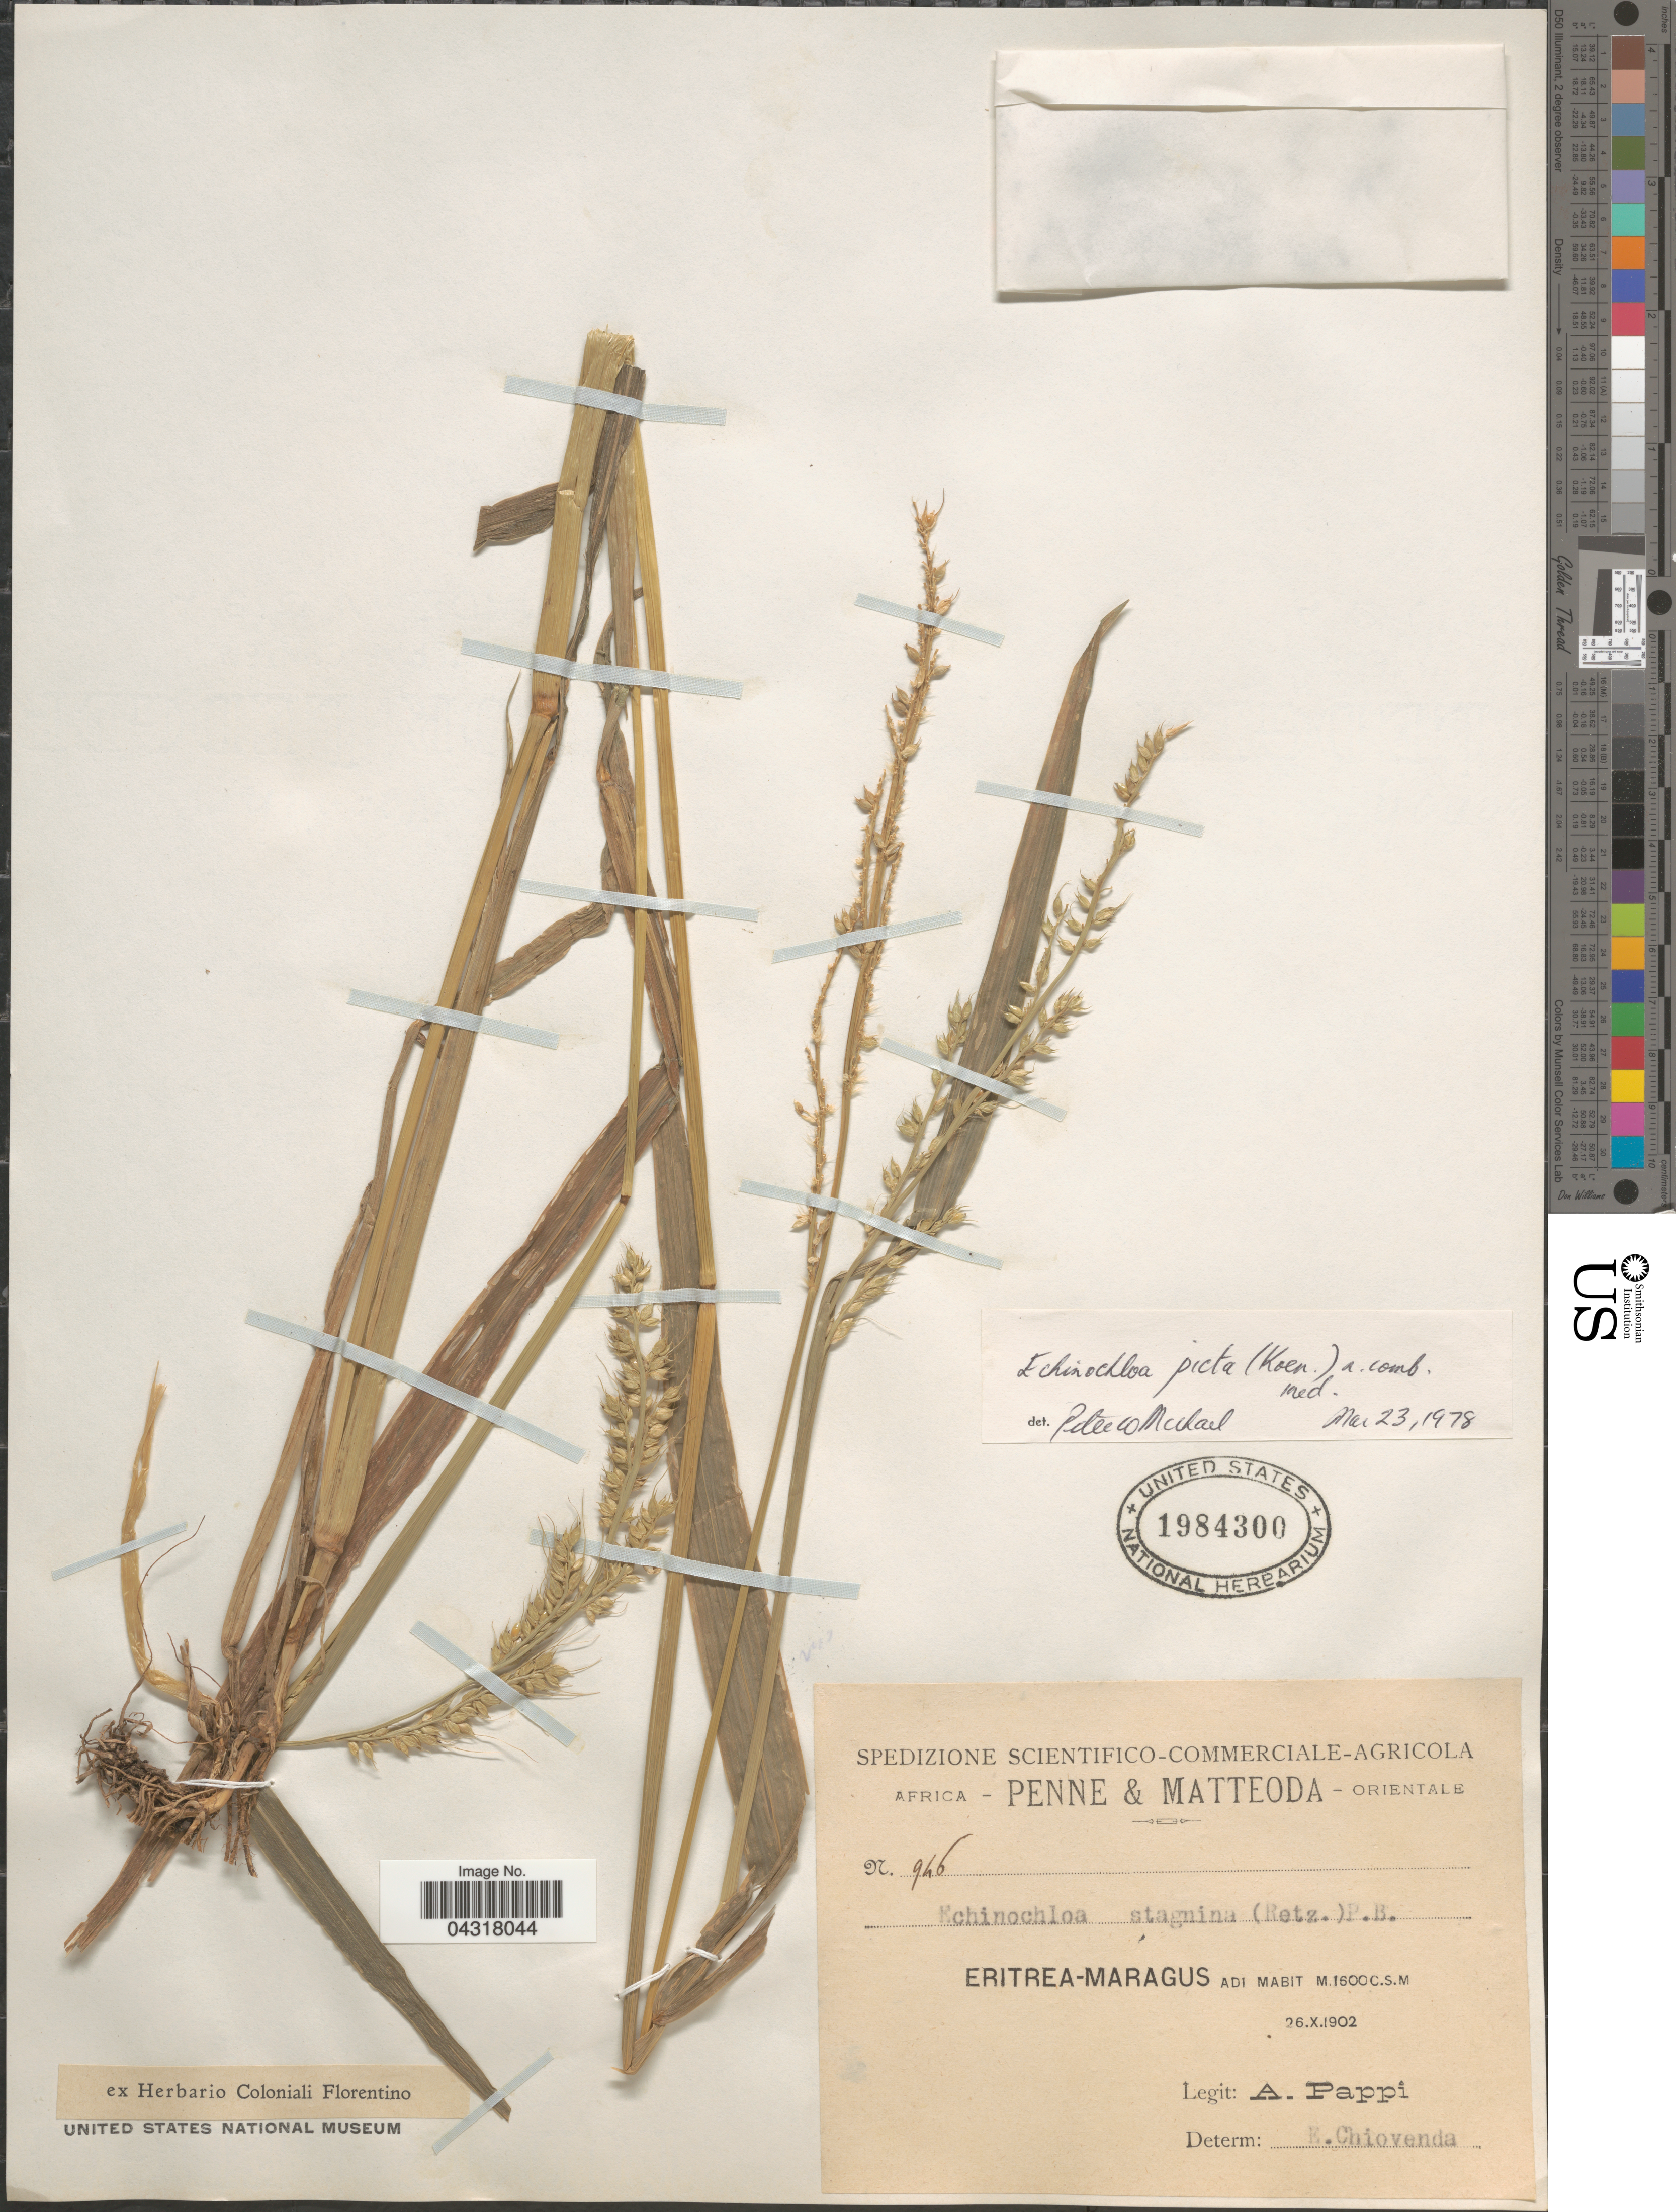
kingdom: Plantae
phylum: Tracheophyta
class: Liliopsida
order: Poales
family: Poaceae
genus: Echinochloa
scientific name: Echinochloa stagnina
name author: (Retz.) P. Beauv.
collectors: A. Pappi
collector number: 946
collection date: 1902-10-26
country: Eritrea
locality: Africa Orientale. Maragus Adi Mabit.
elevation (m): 1600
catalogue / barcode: US 1984300